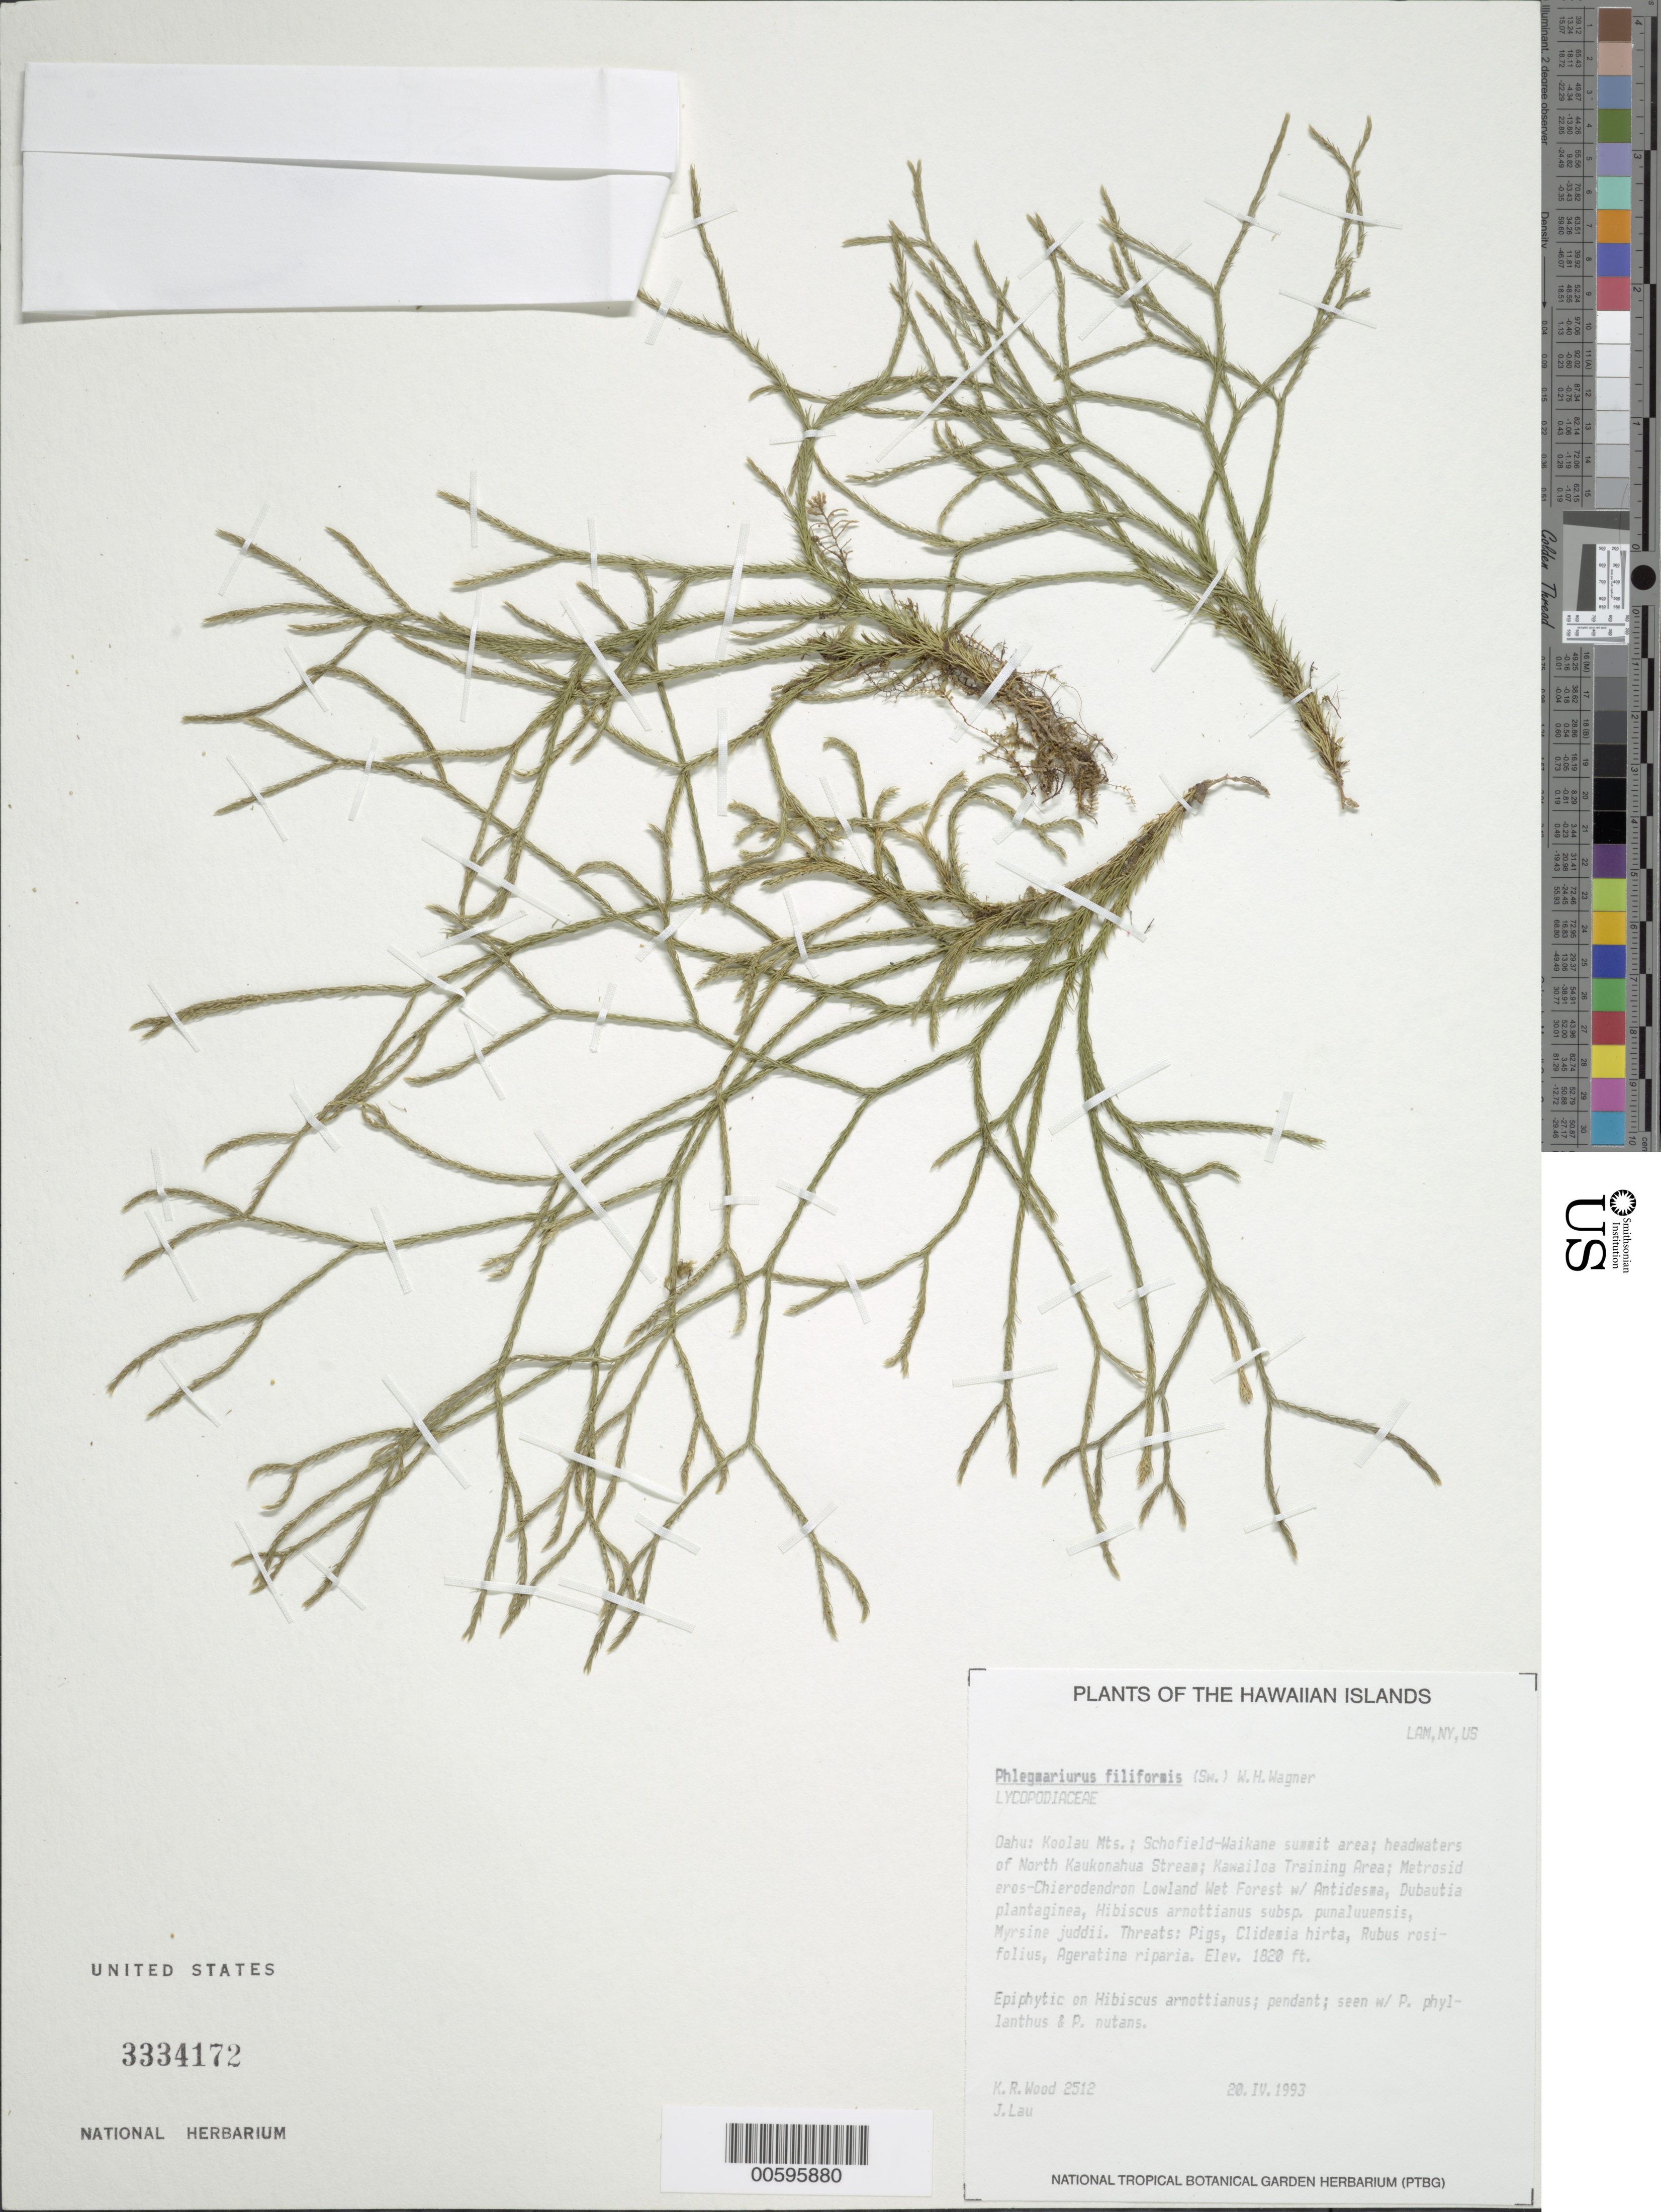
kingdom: Plantae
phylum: Tracheophyta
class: Lycopodiopsida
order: Lycopodiales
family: Lycopodiaceae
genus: Phlegmariurus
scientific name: Phlegmariurus filiformis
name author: (Sw.) W.H. Wagner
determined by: Field, A. R.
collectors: K. R. Wood & J. Lau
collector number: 2512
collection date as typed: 20 Apr 1993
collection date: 1993-04-20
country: United States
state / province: Hawaii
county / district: Honolulu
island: Oahu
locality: Koolau Mts; Schofield-Waikane summit area; headwaters of N Kaukonahua Stream; Kawailoa Training Area.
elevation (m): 555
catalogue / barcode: US 3334172